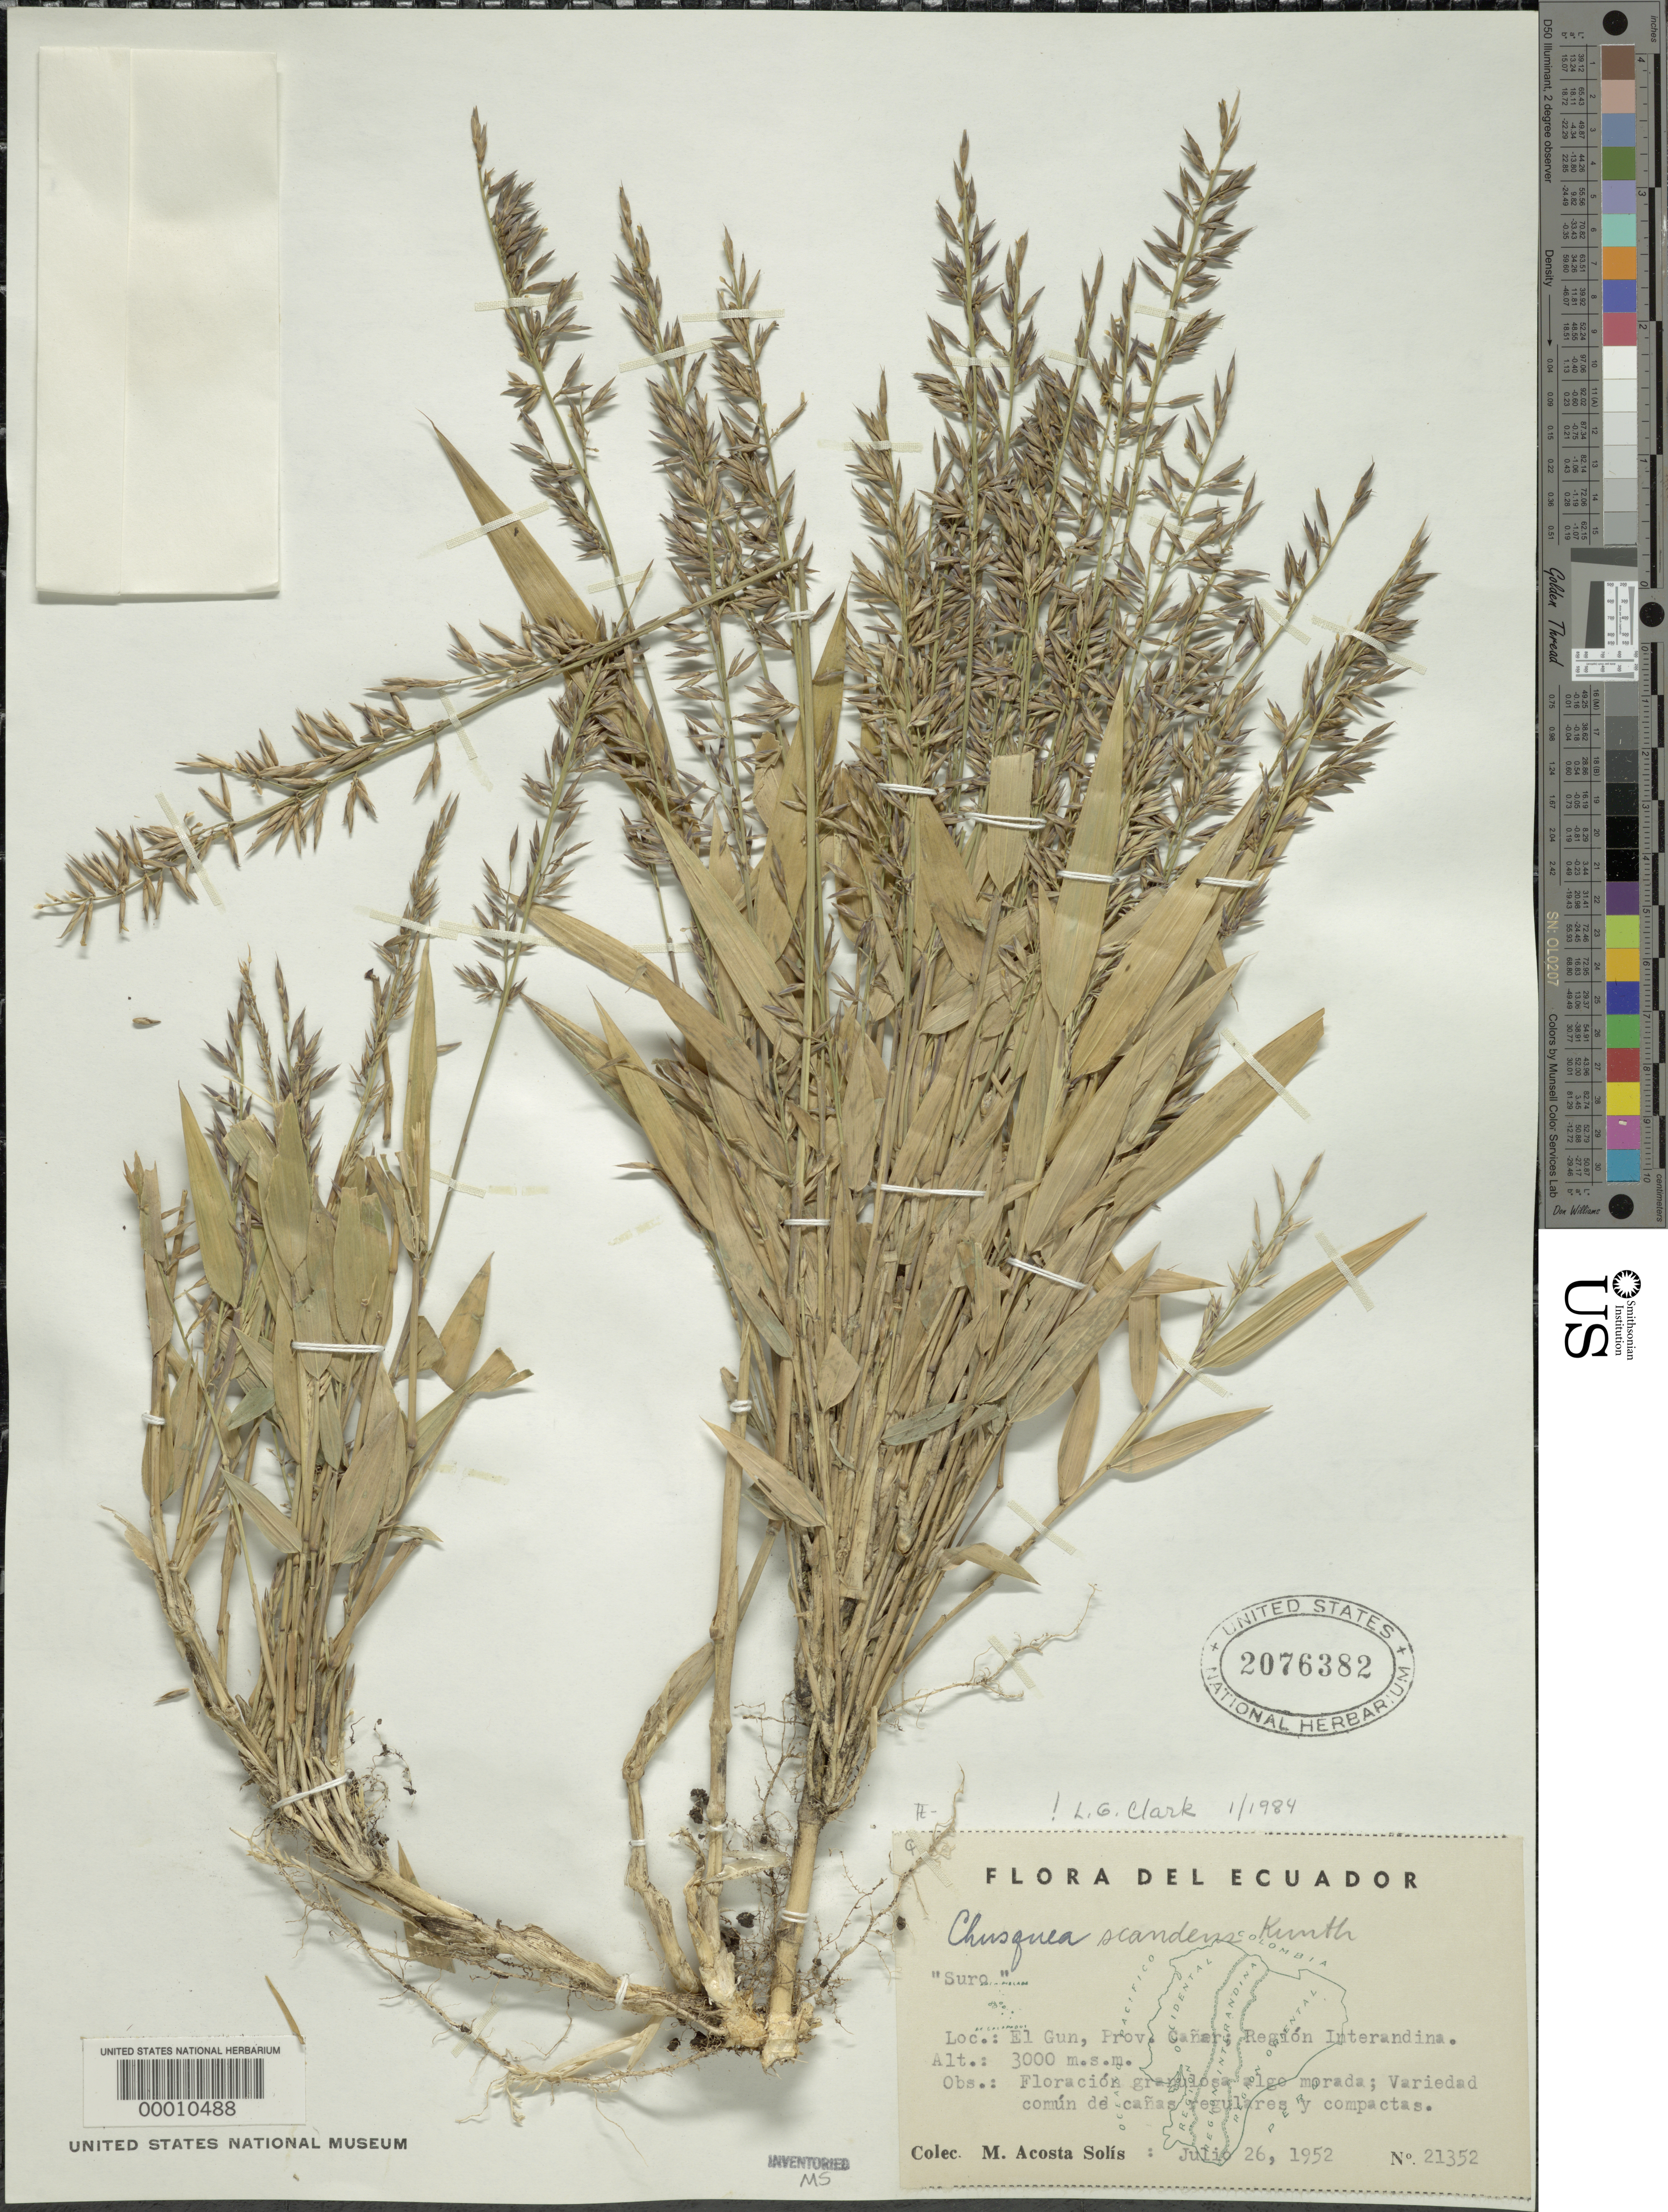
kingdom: Plantae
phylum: Tracheophyta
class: Liliopsida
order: Poales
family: Poaceae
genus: Chusquea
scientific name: Chusquea scandens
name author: Kunth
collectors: M. Acosta Solis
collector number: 21352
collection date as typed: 26 Jul 1952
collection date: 1952-07-26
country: Ecuador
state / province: Cañar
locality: Interandina, El Gun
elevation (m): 3000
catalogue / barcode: US 2076382